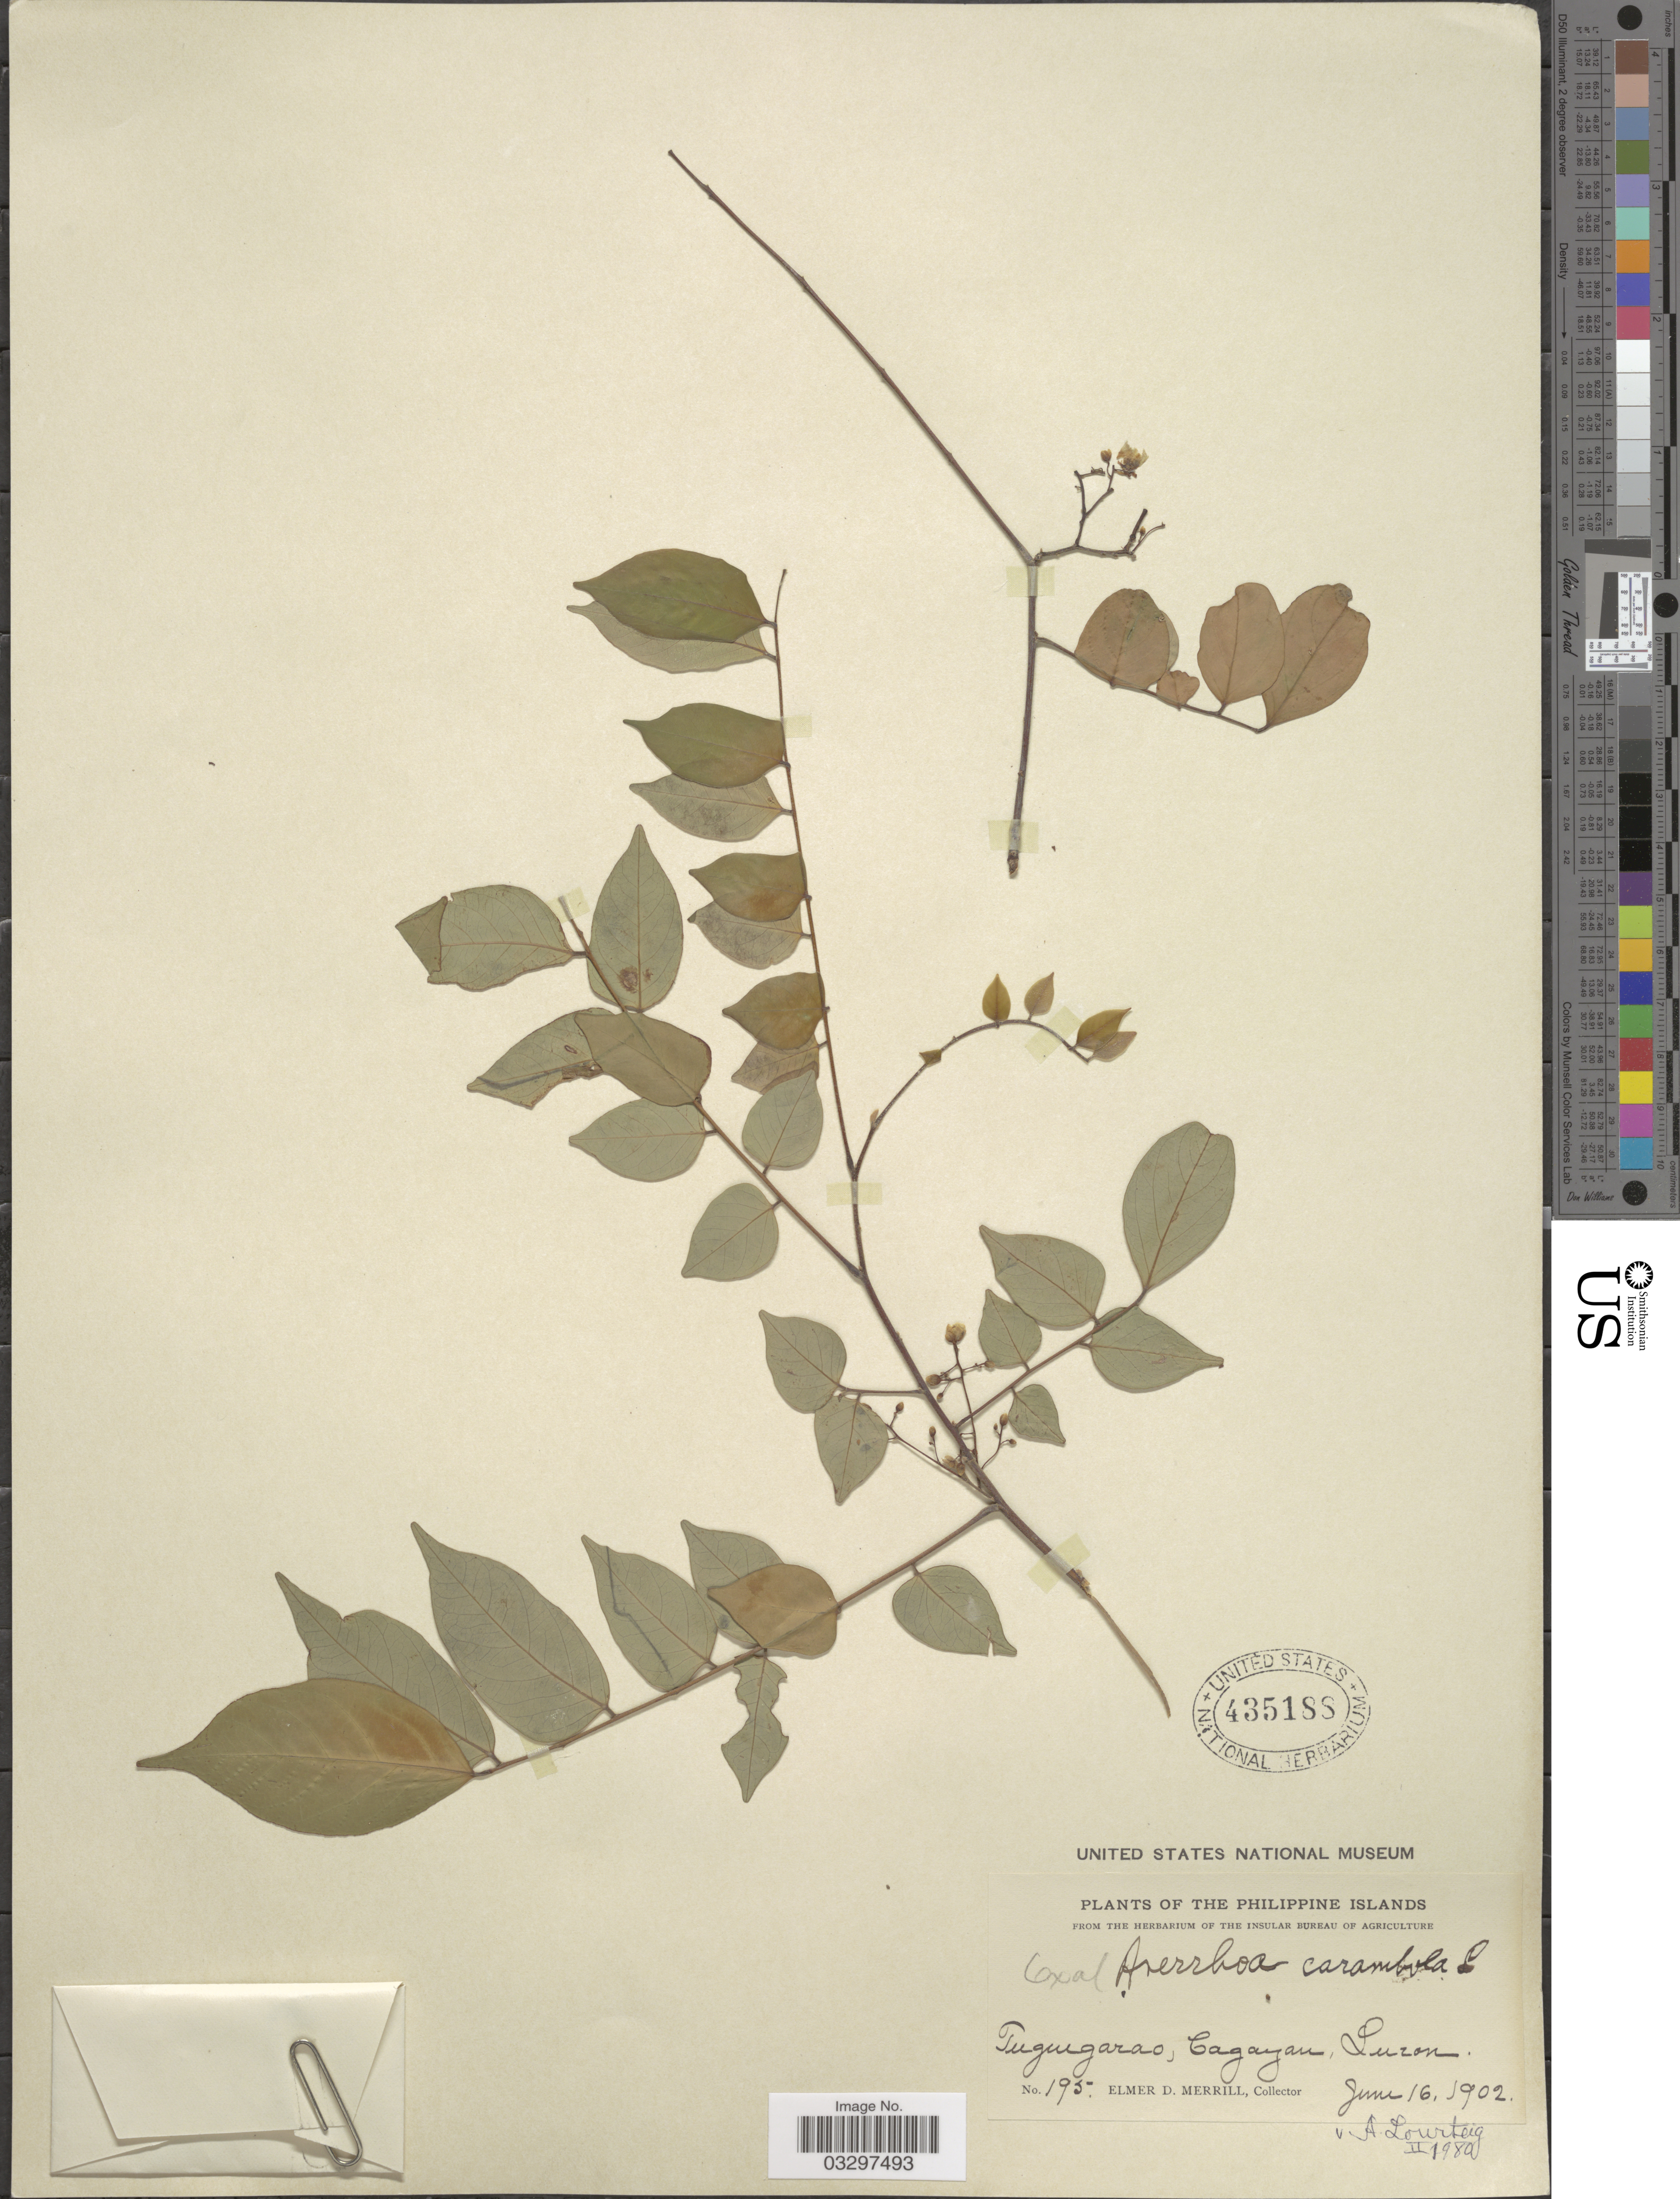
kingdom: Plantae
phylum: Tracheophyta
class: Magnoliopsida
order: Oxalidales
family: Oxalidaceae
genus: Averrhoa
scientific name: Averrhoa carambola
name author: L.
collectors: E. D. Merrill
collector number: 195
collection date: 1902-06-16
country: Philippines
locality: Tuguegarao, Cagayan, Luzon.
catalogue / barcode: US 435188